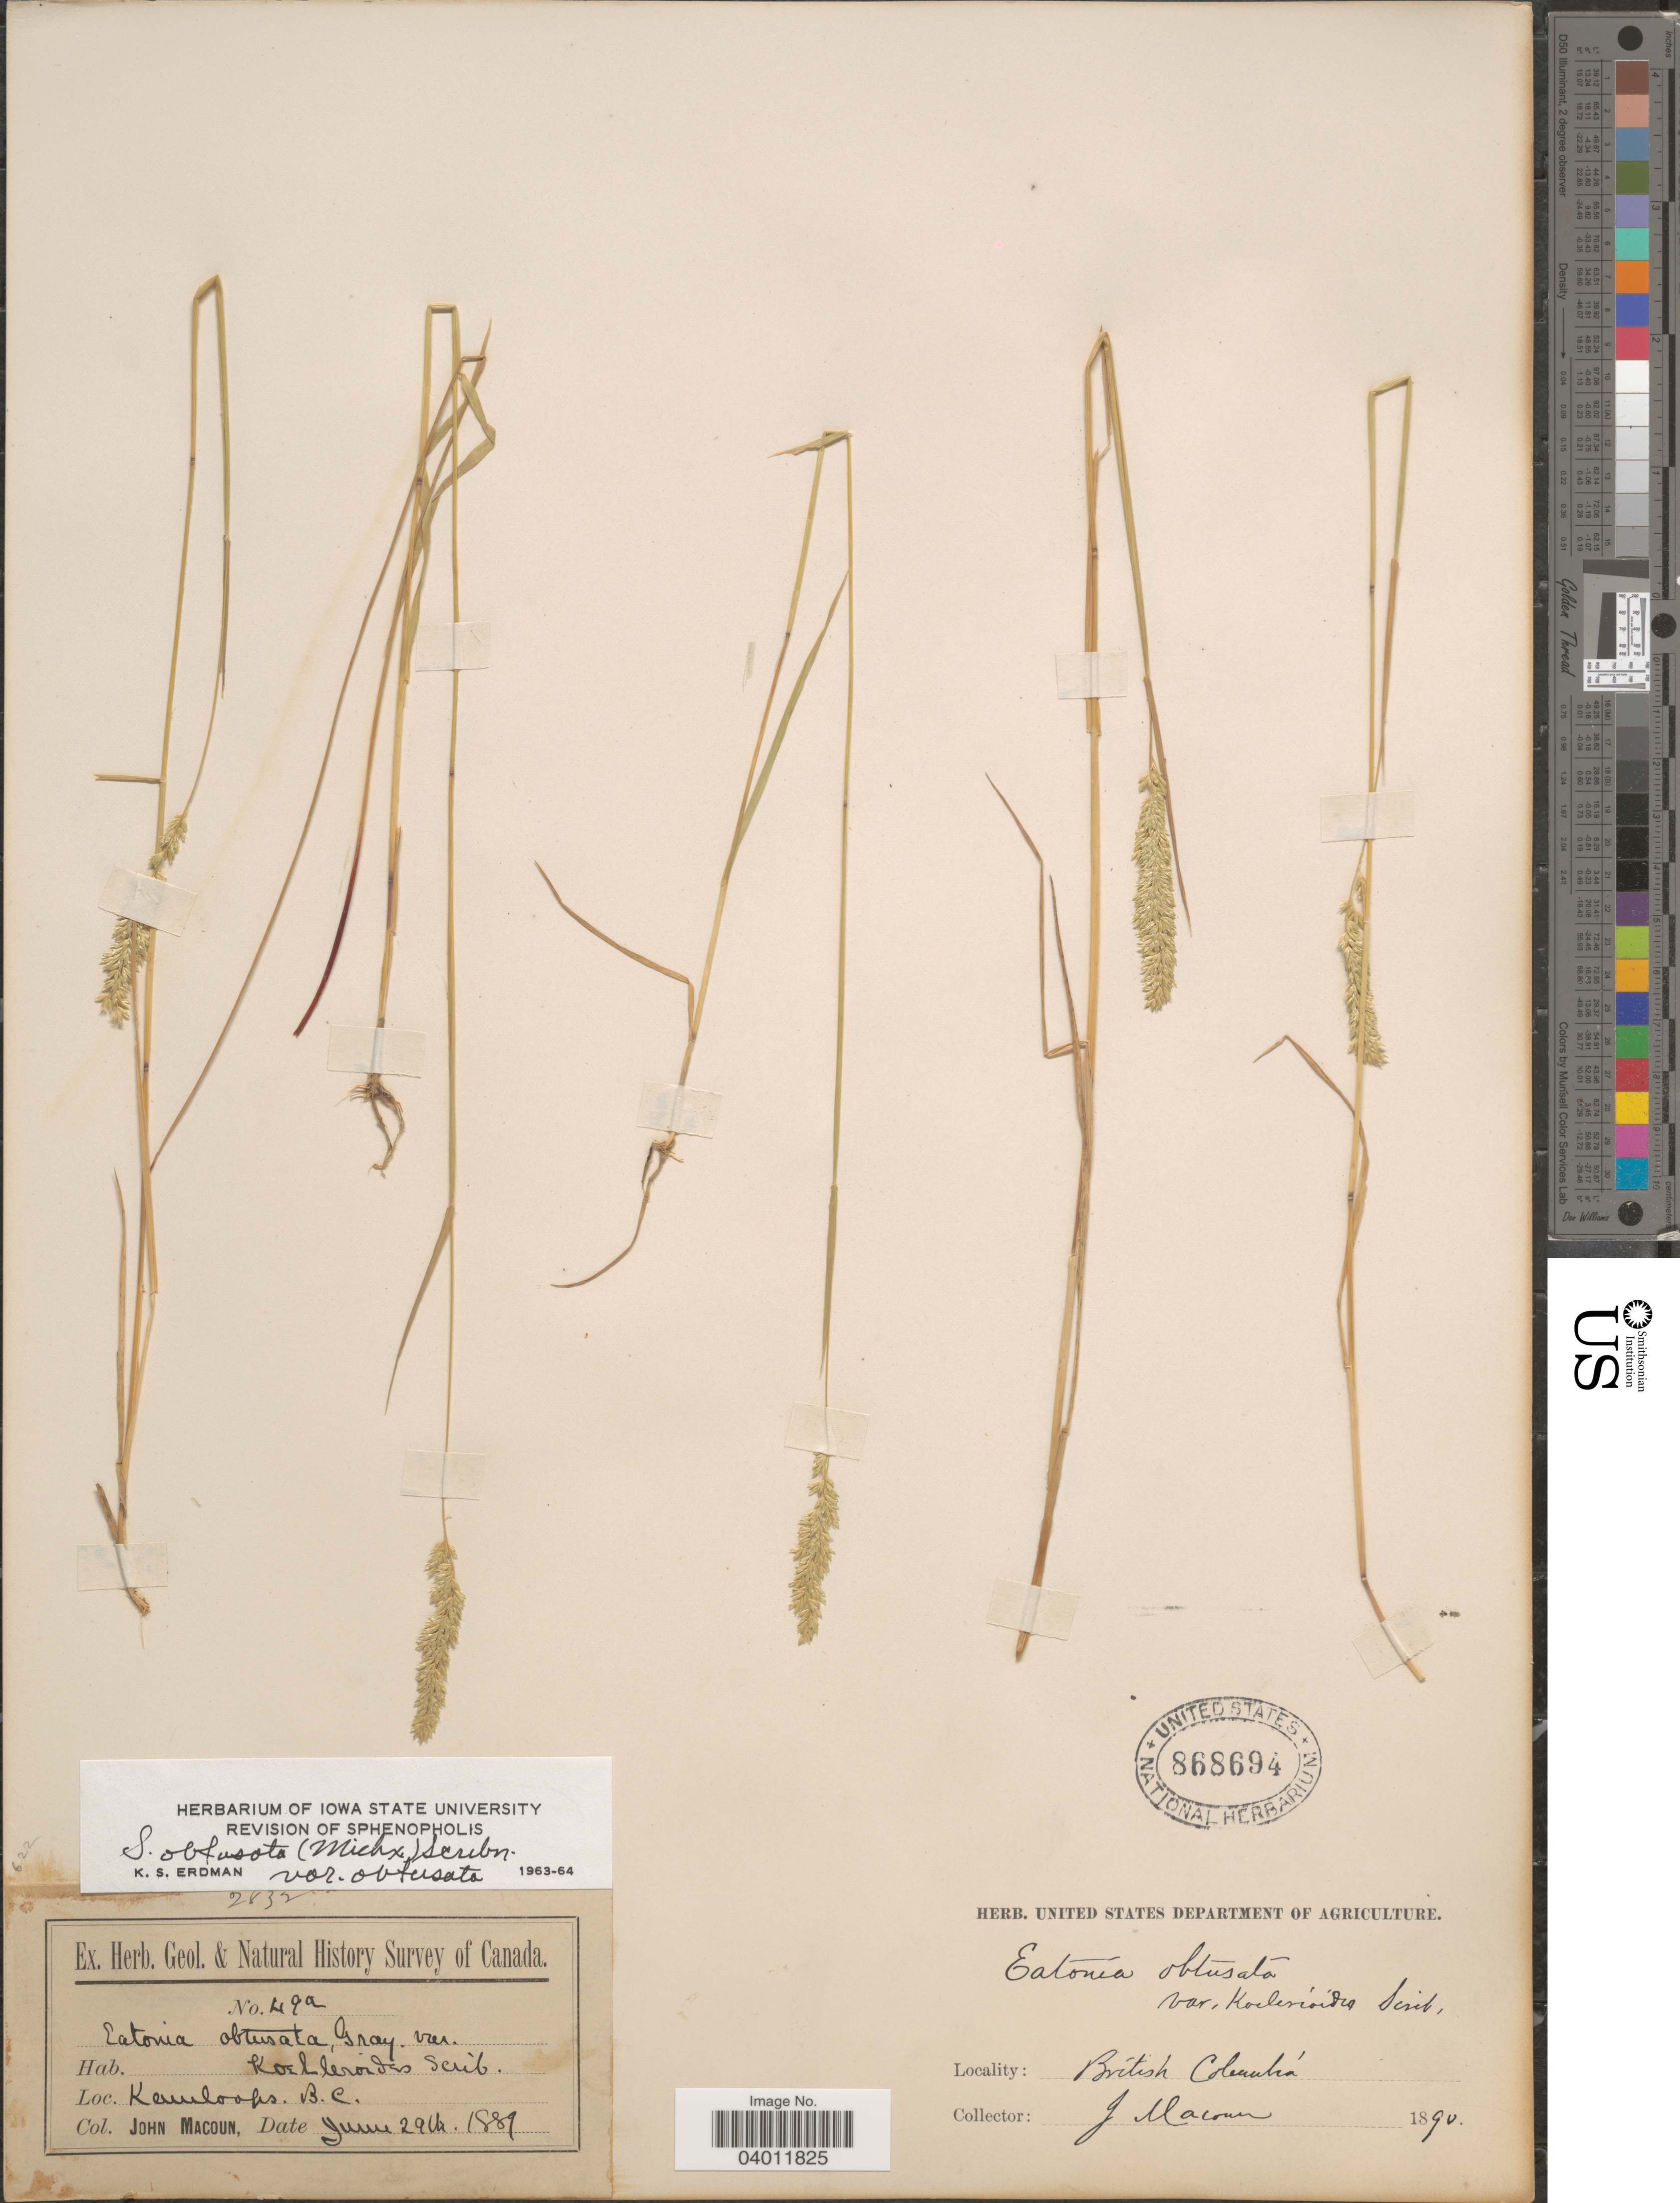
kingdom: Plantae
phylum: Tracheophyta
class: Liliopsida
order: Poales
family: Poaceae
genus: Sphenopholis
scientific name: Sphenopholis obtusata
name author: (Michx.) Scribn.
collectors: J. Macoun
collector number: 49a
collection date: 1889-06-29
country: Canada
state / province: British Columbia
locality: Kamloops, B.C.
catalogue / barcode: US 868694